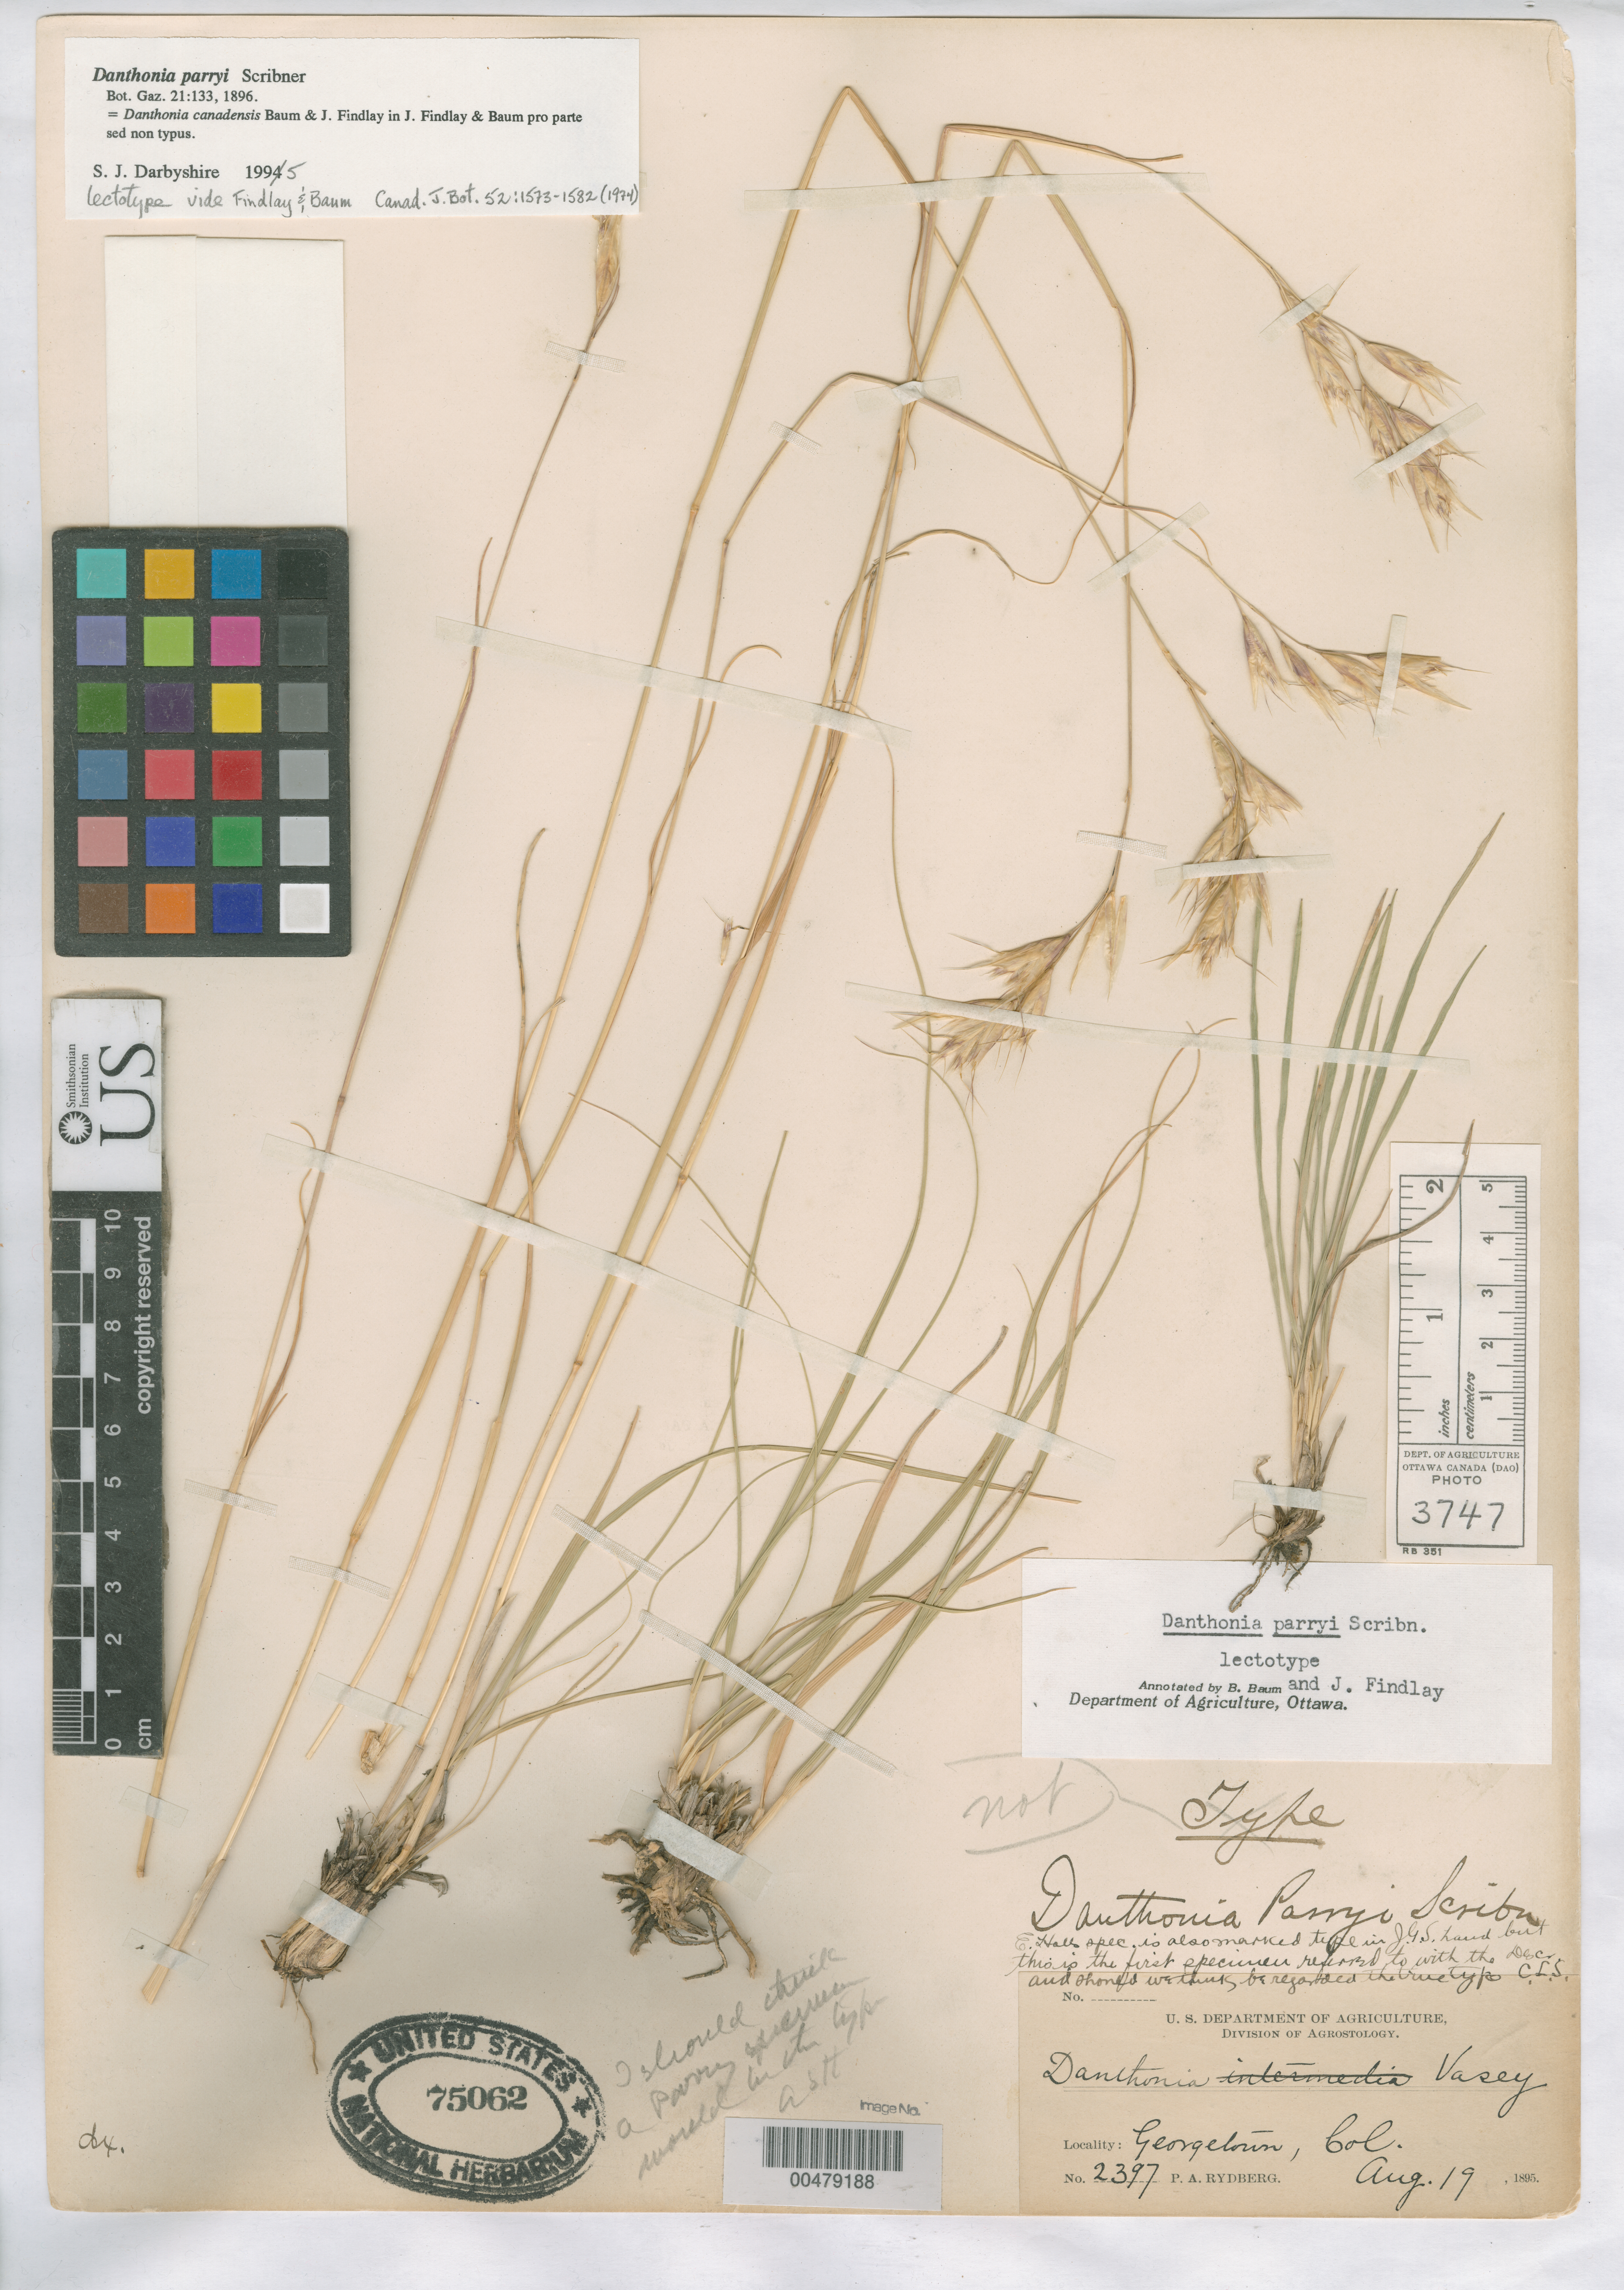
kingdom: Plantae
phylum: Tracheophyta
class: Liliopsida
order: Poales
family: Poaceae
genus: Danthonia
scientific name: Danthonia parryi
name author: Scribn.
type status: Lectotype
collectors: P. A. Rydberg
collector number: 2397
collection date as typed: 19 Aug 1895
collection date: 1895-08-19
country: United States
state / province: Colorado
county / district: Clear Creek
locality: Georgetown.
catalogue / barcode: US 75062